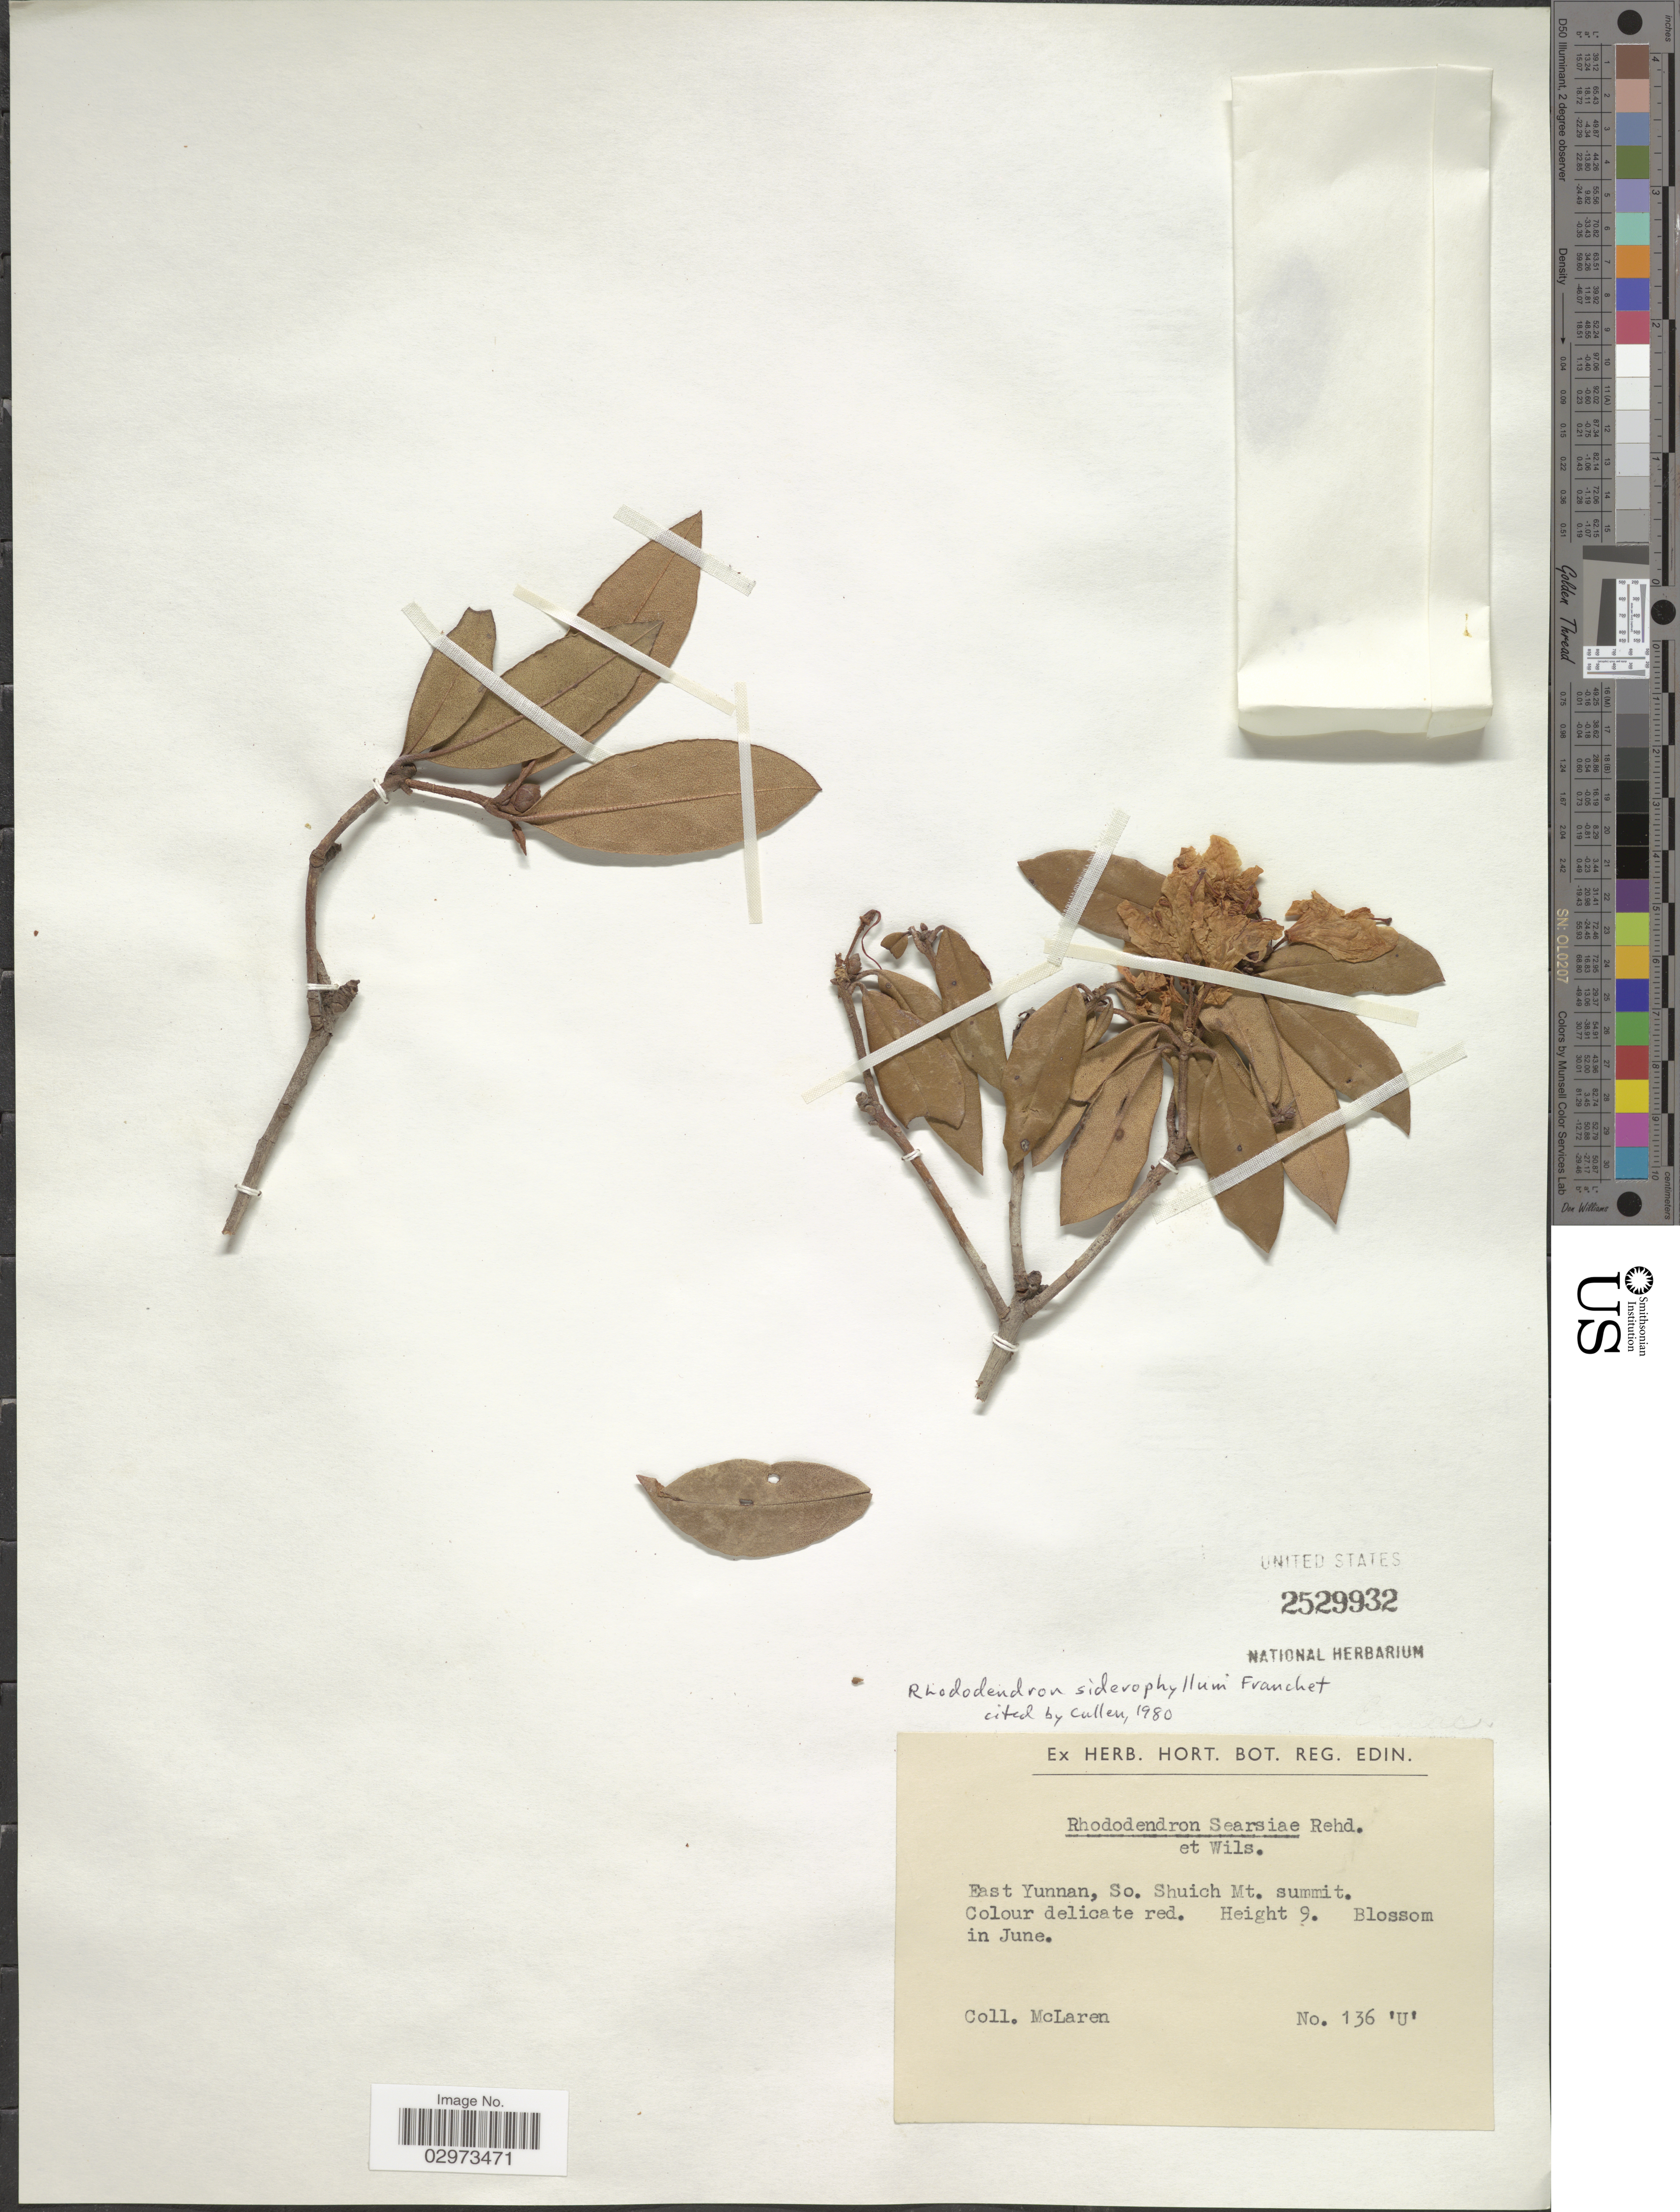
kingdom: Plantae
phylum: Tracheophyta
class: Magnoliopsida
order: Ericales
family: Ericaceae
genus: Rhododendron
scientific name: Rhododendron siderophyllum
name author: Franch.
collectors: McLaren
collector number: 136 'U'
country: China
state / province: Yunnan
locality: East Yunnan, So. Shuich Mt. summit.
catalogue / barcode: US 2529932